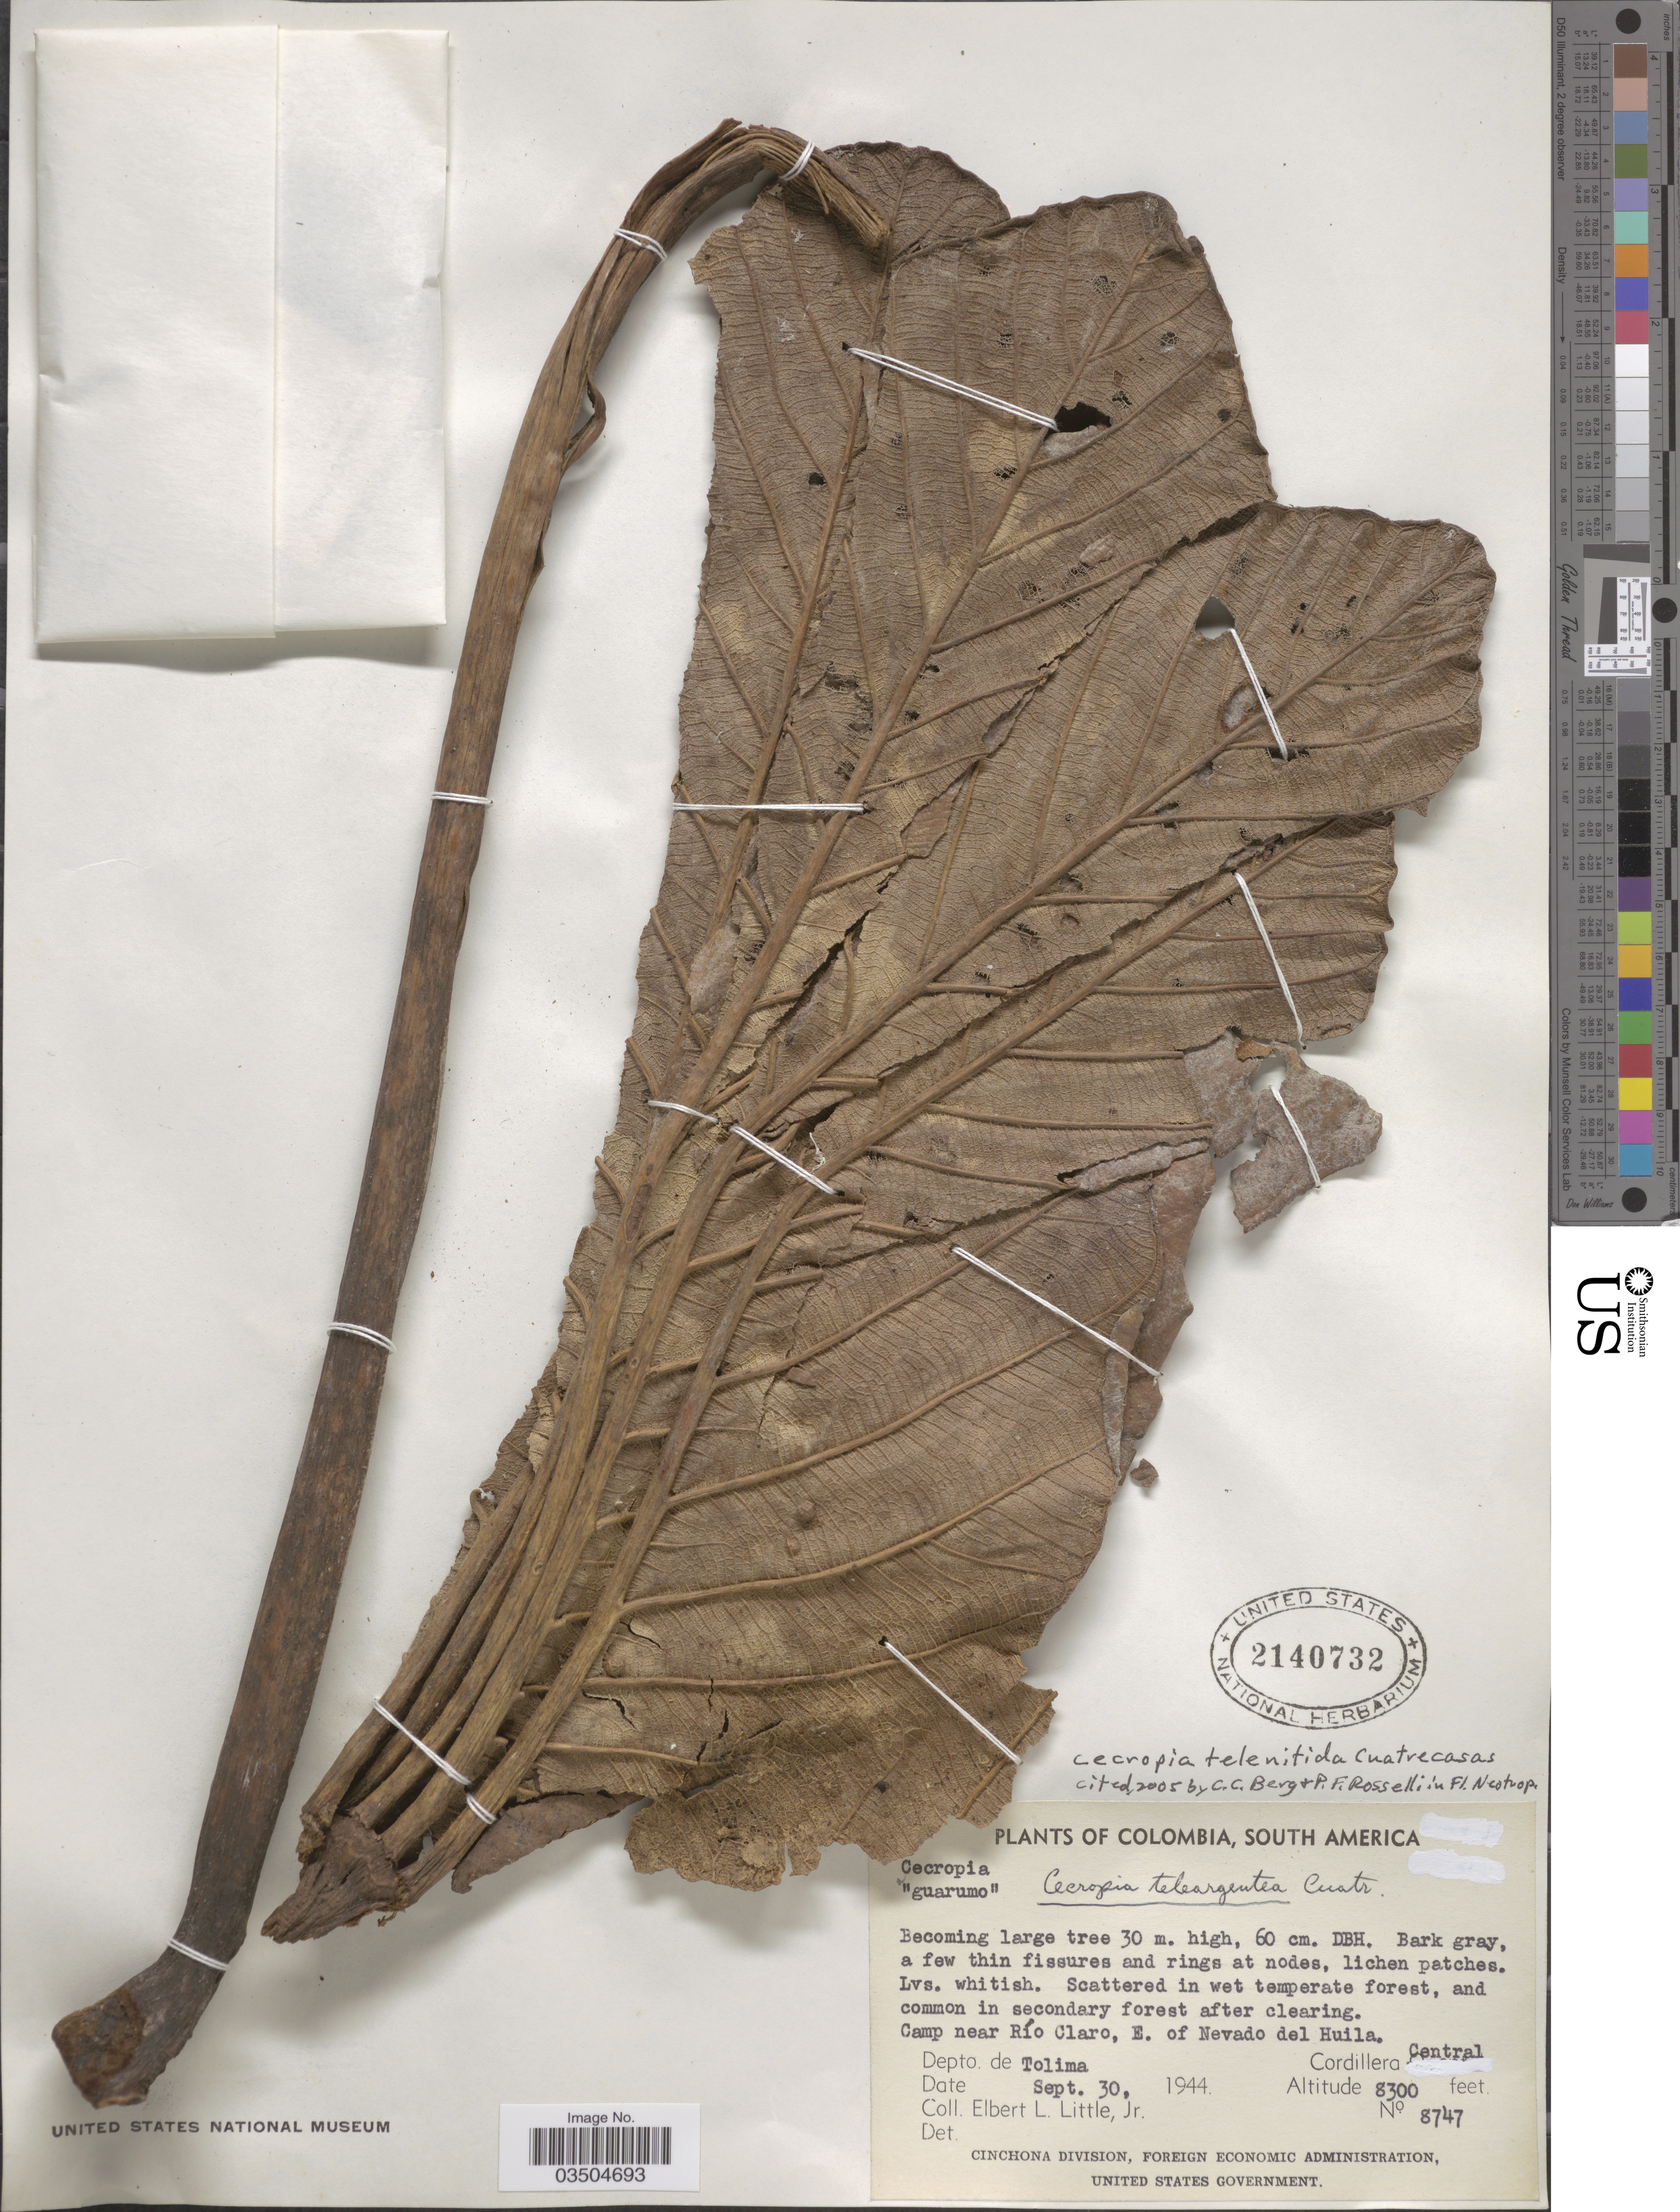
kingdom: Plantae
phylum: Tracheophyta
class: Magnoliopsida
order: Rosales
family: Urticaceae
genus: Cecropia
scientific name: Cecropia telenitida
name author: Cuatrec.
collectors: E. L. Little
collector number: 8747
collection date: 1944-09-30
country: Colombia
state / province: Tolima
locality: Depto. de Tolima. Cordillera Central. Camp near Río Claro, E. of Nevado del Huila.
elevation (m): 2530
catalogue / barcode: US 2140732